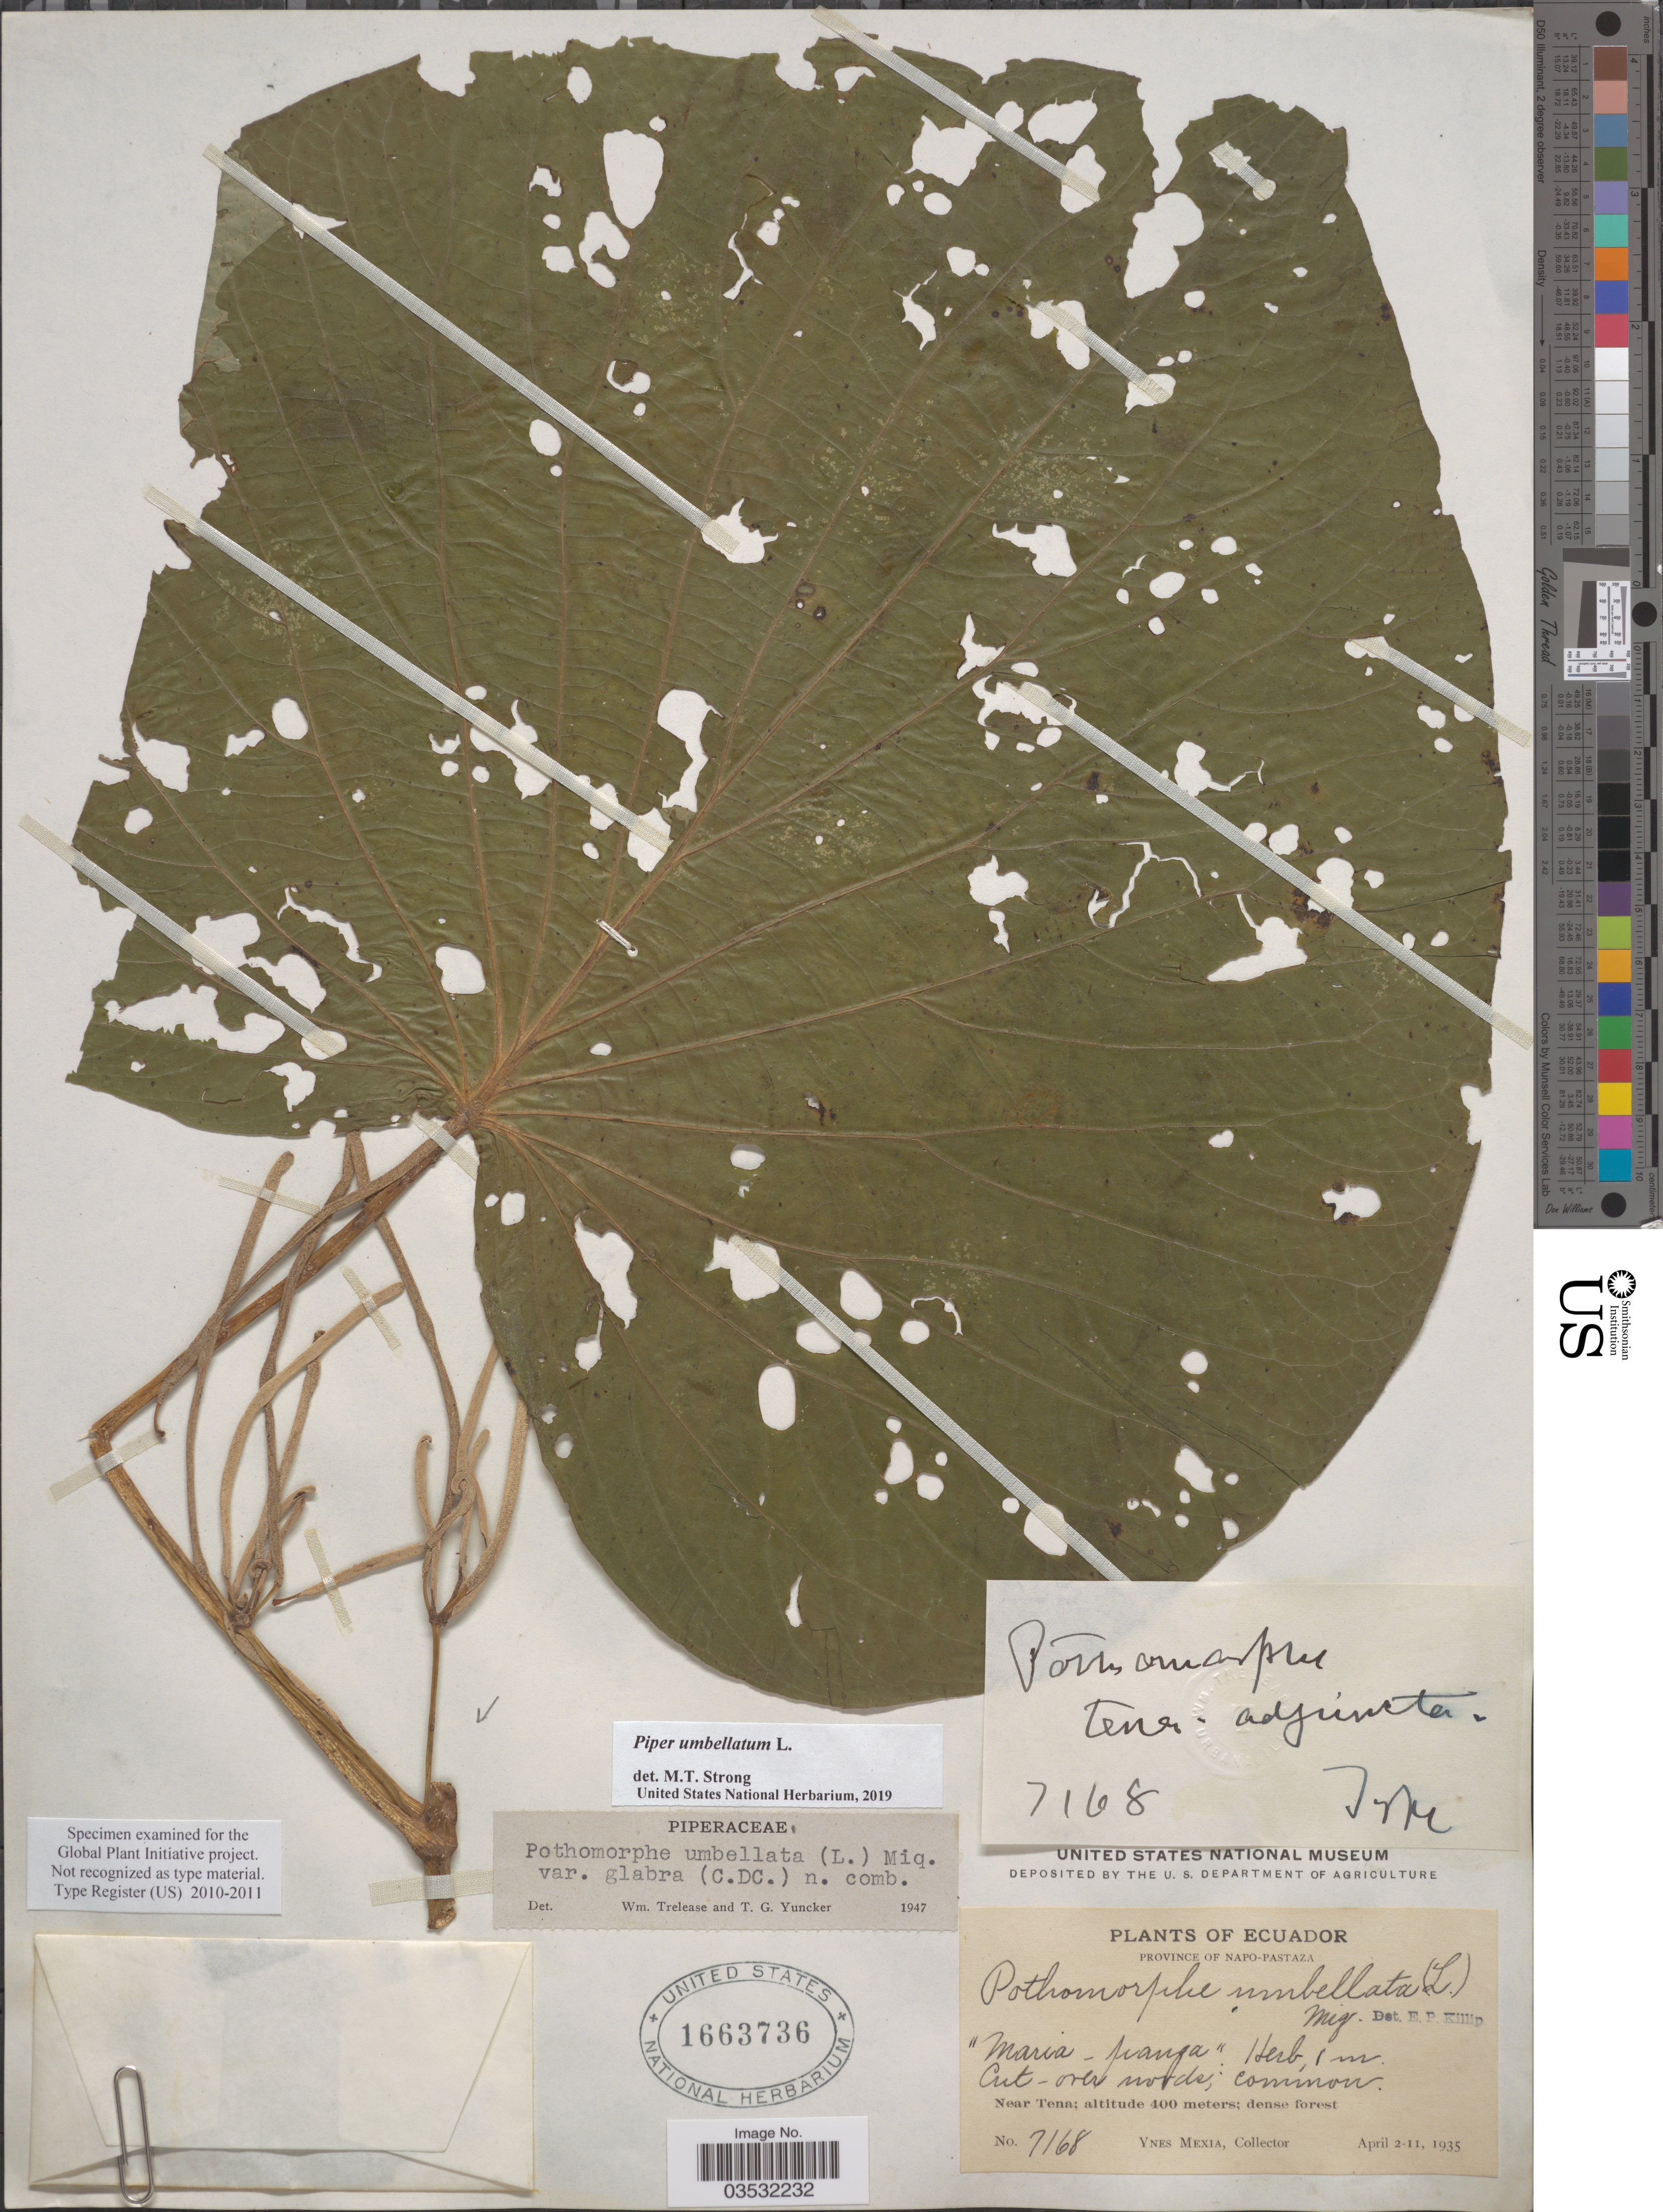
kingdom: Plantae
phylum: Tracheophyta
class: Magnoliopsida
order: Piperales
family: Piperaceae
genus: Piper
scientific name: Piper umbellatum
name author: L.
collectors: Y. Mexia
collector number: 7168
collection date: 1935-04-02/1935-04-11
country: Ecuador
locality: Province of Napo-Pastaza. Near Tena.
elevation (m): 400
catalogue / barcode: US 1663736